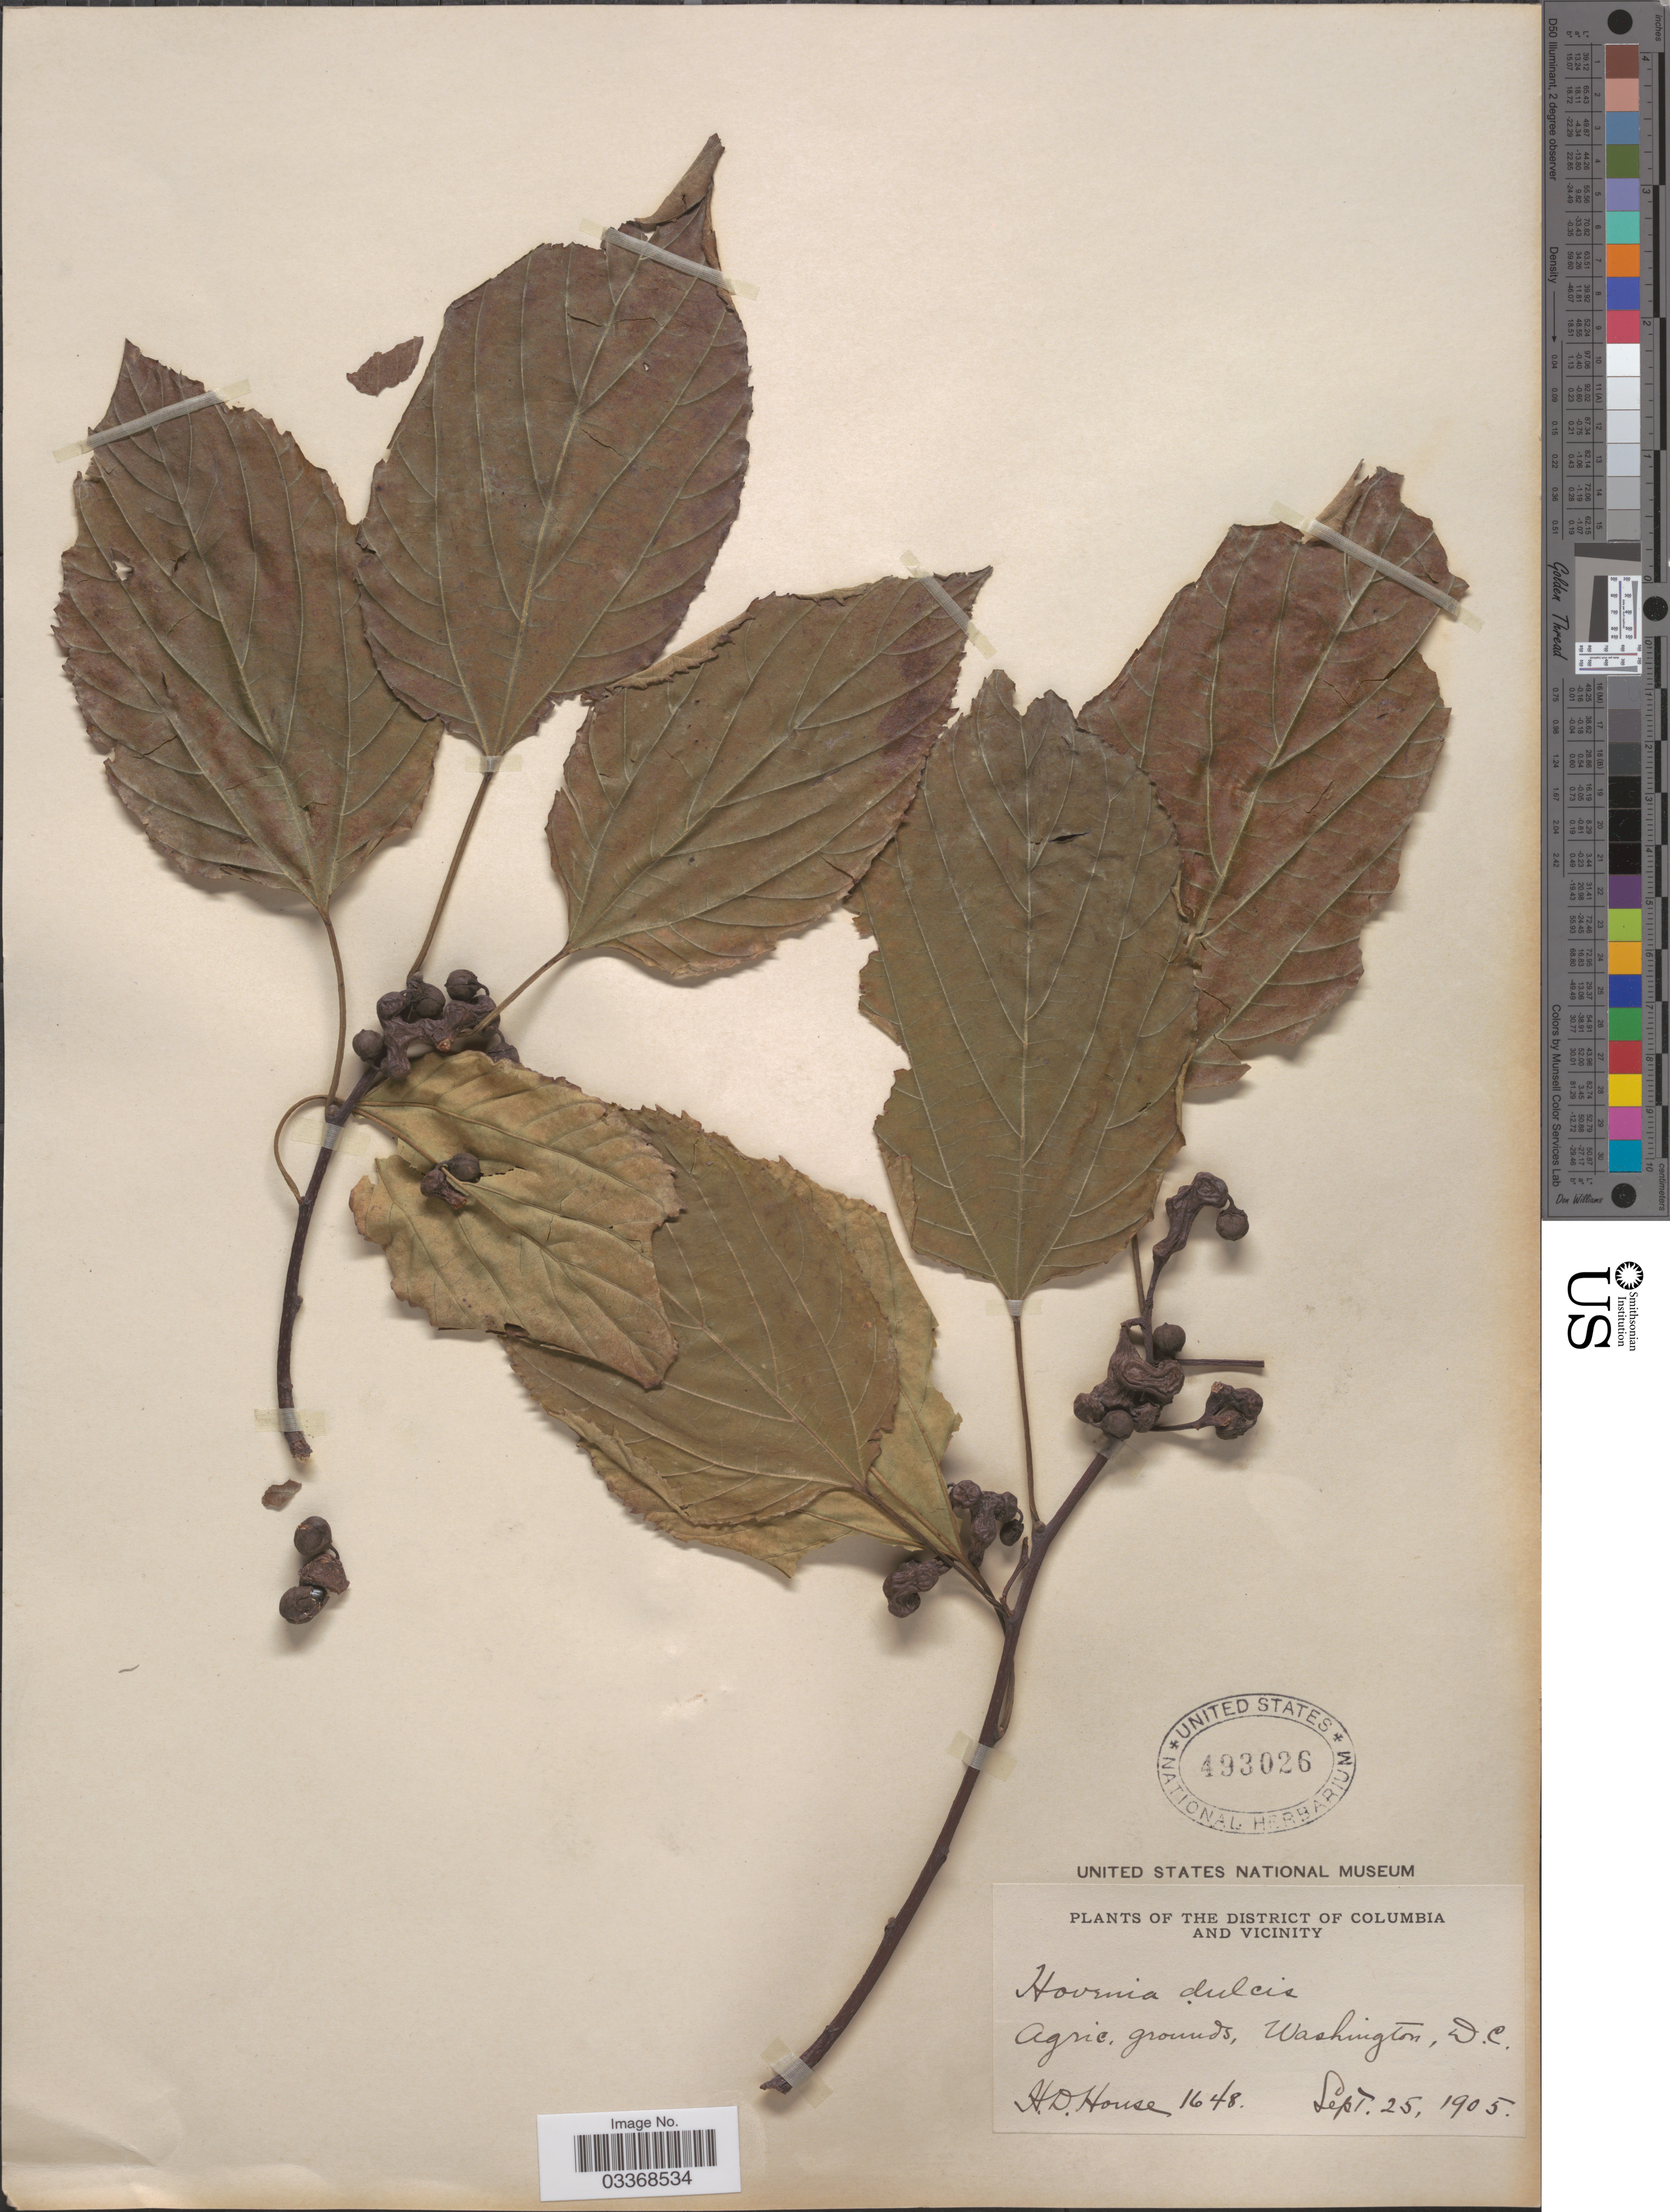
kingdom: Plantae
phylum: Tracheophyta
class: Magnoliopsida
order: Rosales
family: Rhamnaceae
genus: Hovenia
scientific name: Hovenia dulcis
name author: Thunb.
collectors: H. D. House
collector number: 1648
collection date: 1905-09-25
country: United States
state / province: District of Columbia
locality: The District of Columbia and vicinity. Agric. grounds, Washington.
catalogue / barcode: US 493026